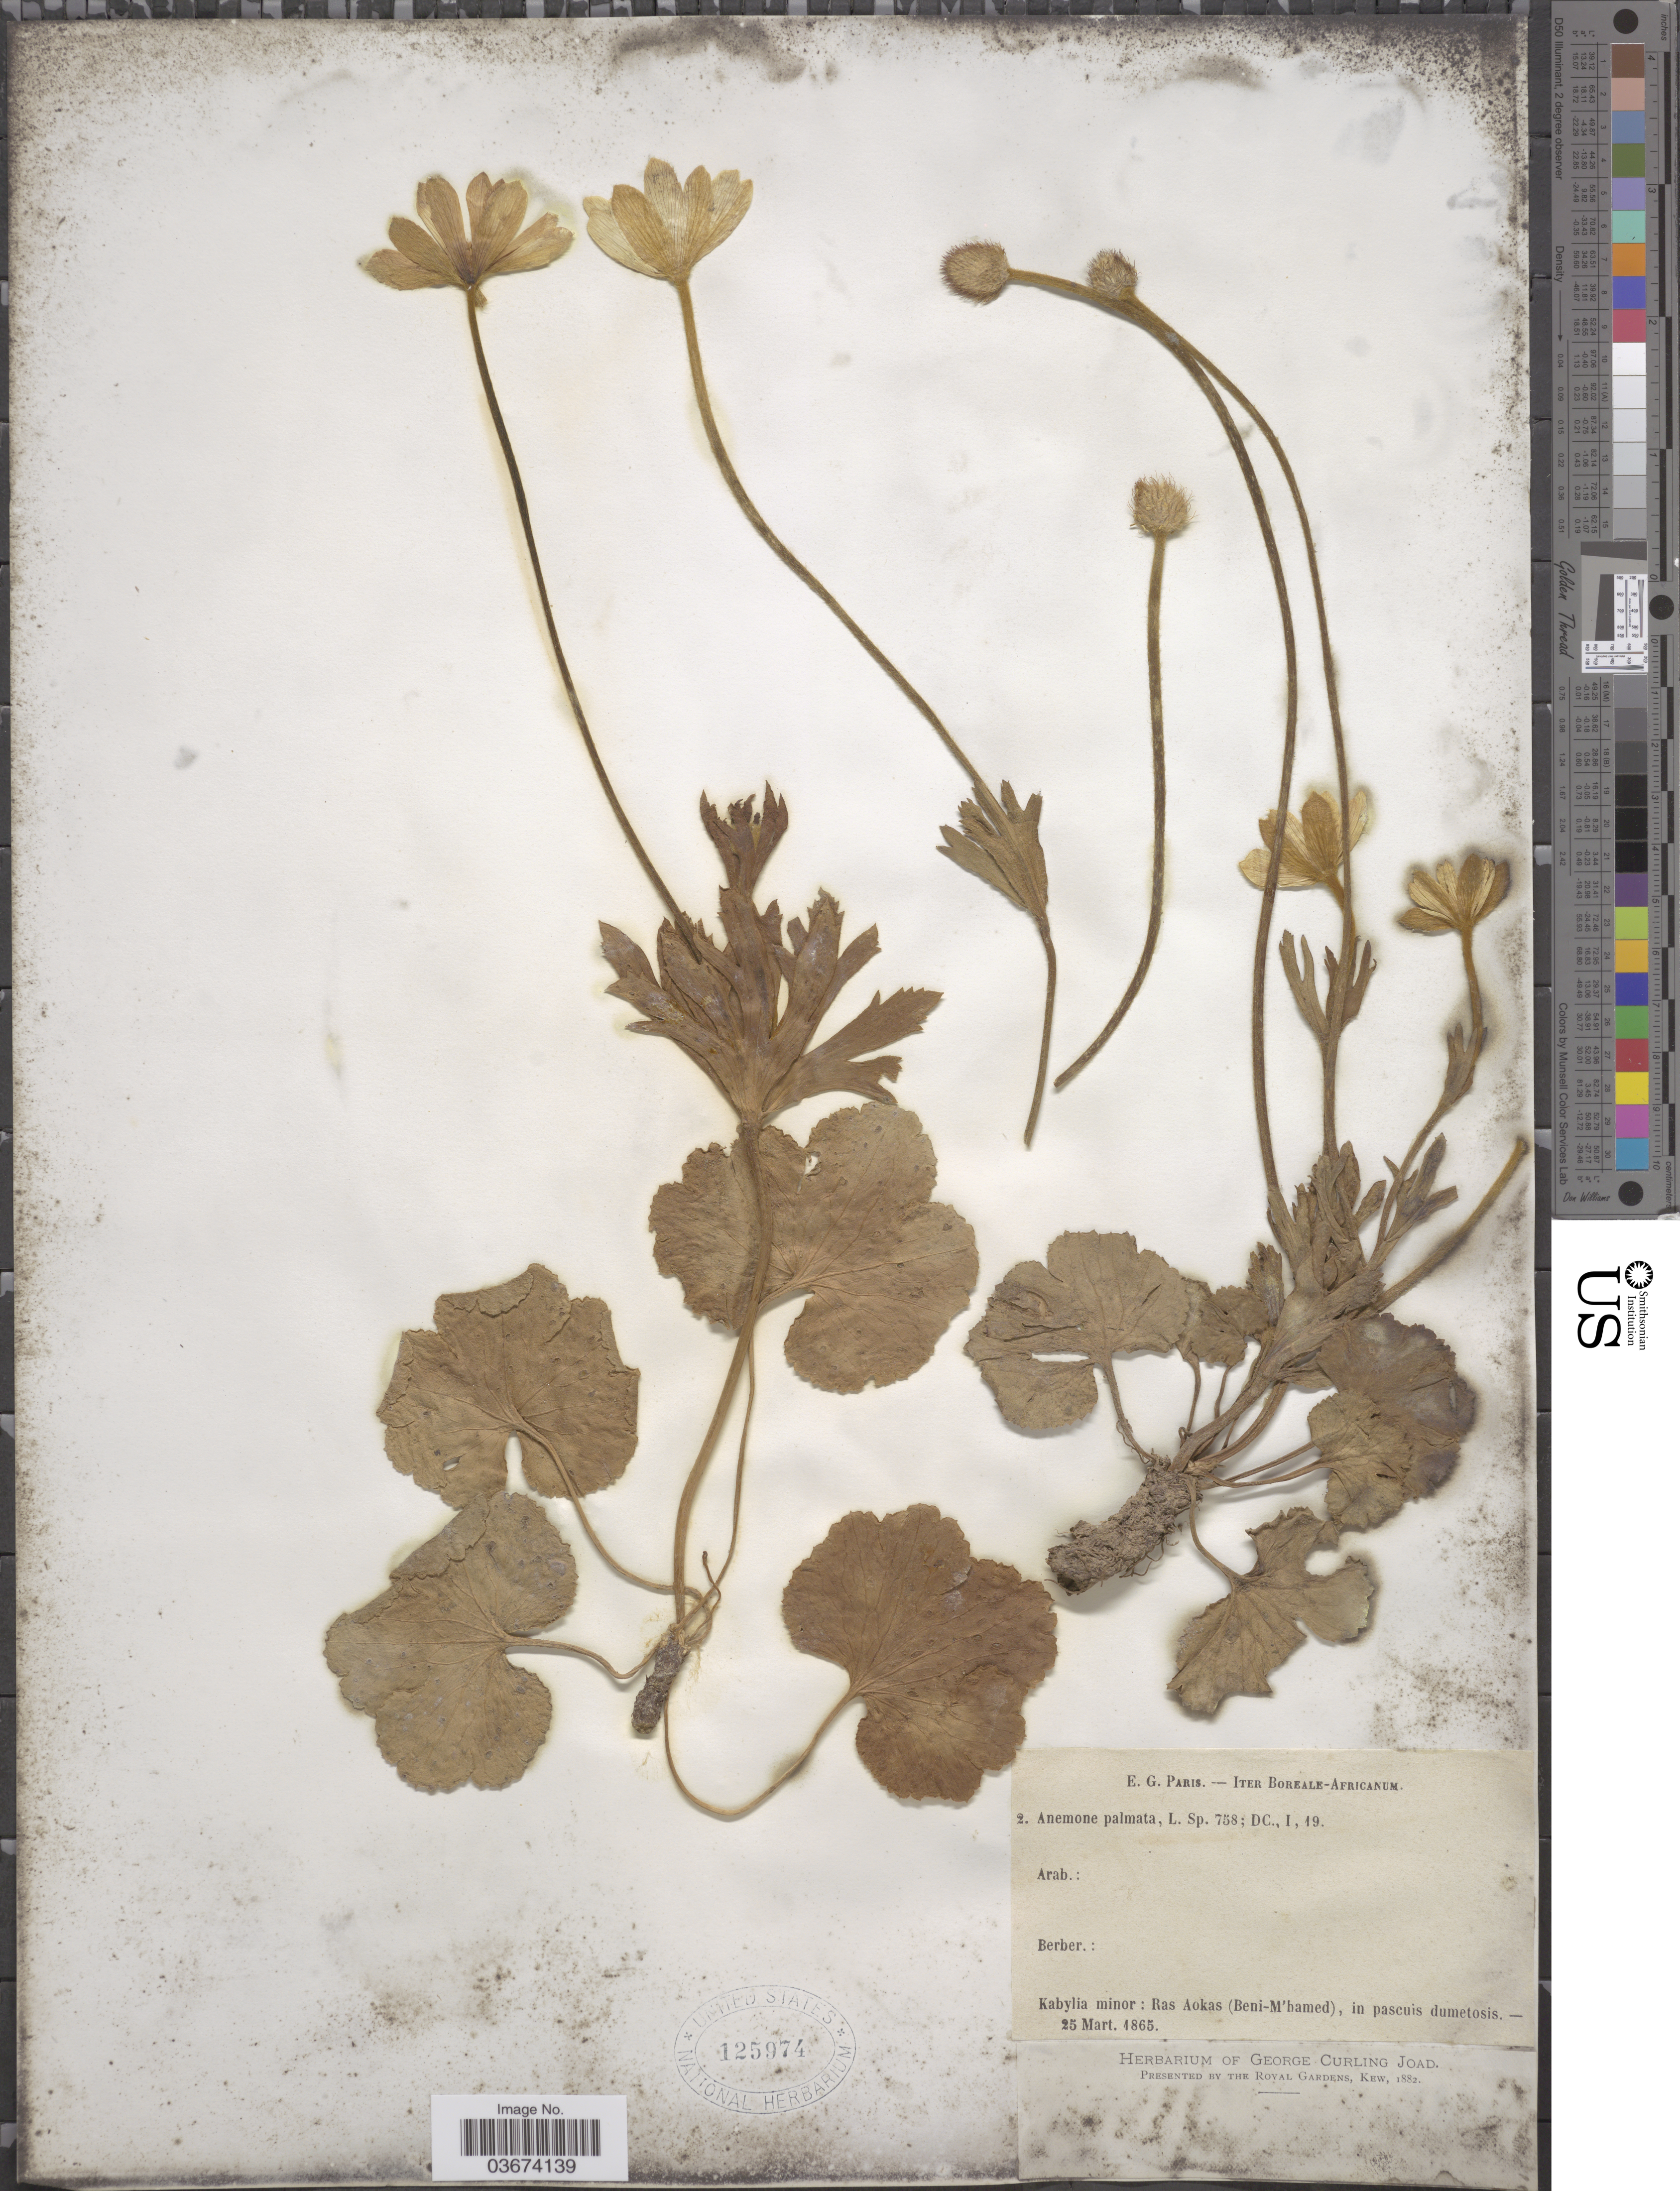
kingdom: Plantae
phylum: Tracheophyta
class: Magnoliopsida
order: Ranunculales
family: Ranunculaceae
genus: Anemone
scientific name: Anemone palmata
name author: L.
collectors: Paris, E.G.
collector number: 2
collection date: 1865-03-25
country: Algeria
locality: Iter Boreale-Africanum. Kabylia minor: Ras Aokas (Beni-M'hamed).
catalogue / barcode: US 125974